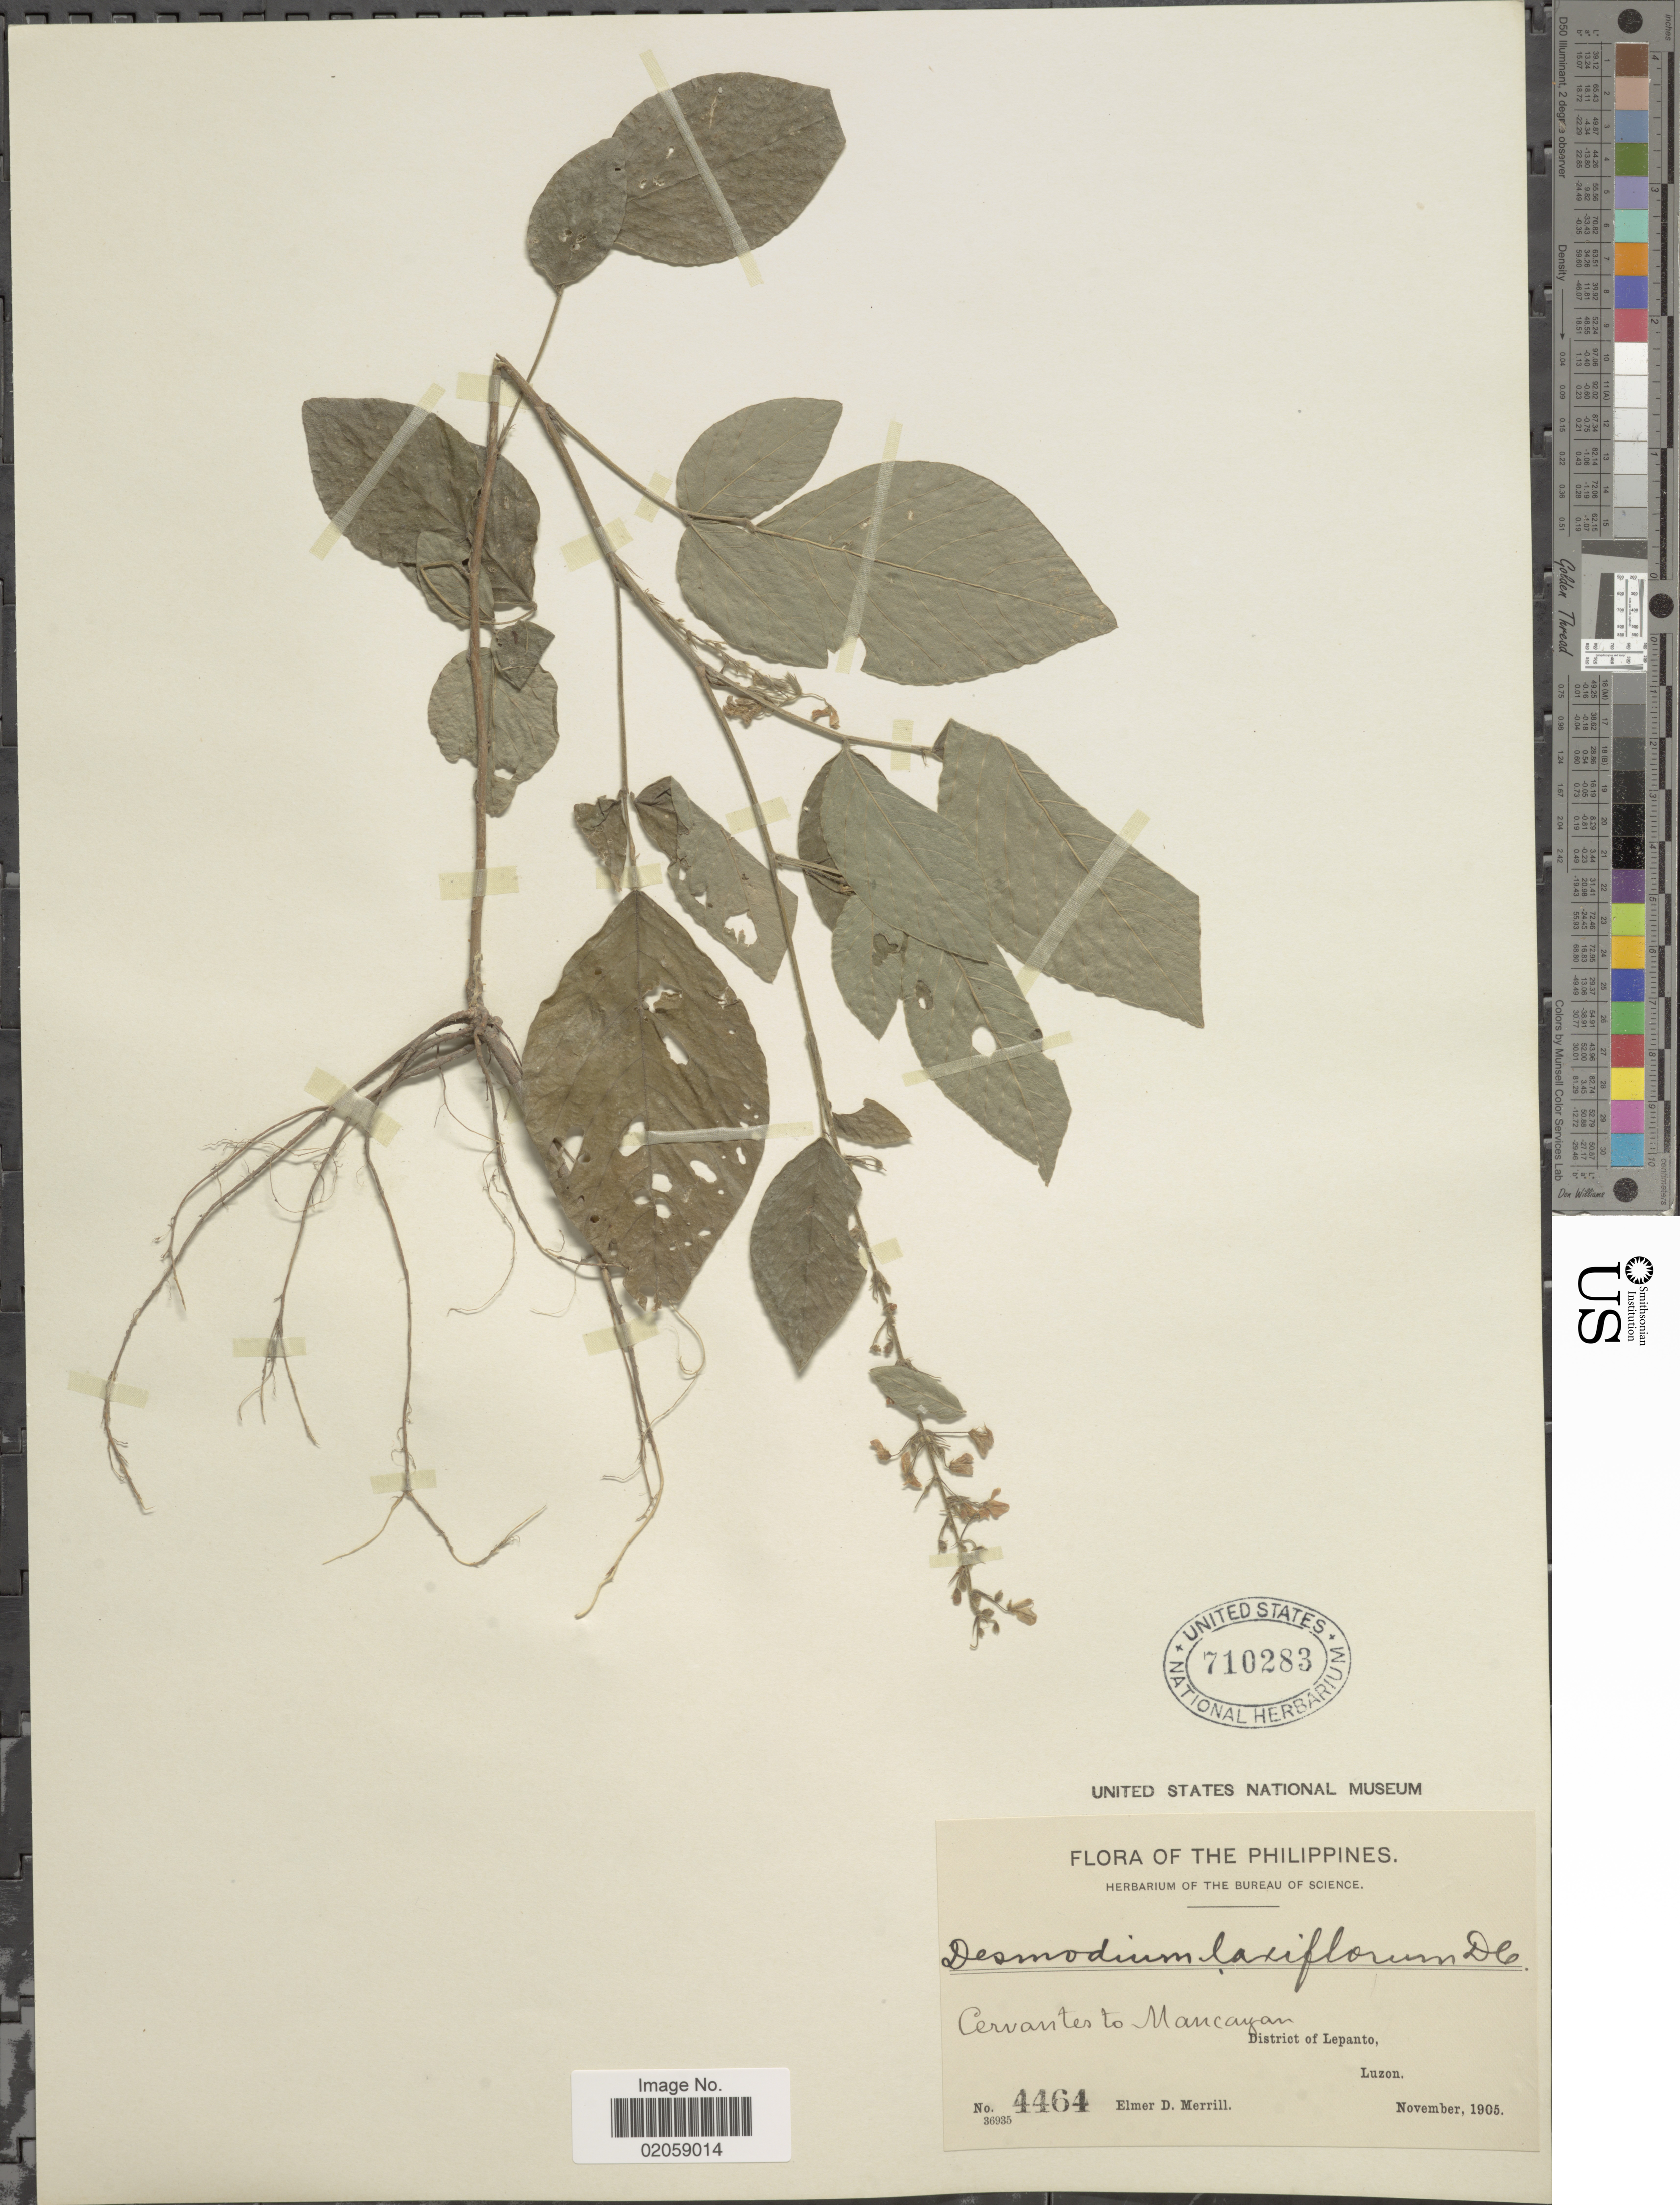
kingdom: Plantae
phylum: Tracheophyta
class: Magnoliopsida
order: Fabales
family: Fabaceae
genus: Sohmaea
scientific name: Sohmaea laxiflora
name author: (DC.) H. Ohashi & K. Ohashi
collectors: E. D. Merrill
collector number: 4464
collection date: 1905-11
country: Philippines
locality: Cervantes to Mancayan. District of Lepanto, Luzon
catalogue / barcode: US 710283